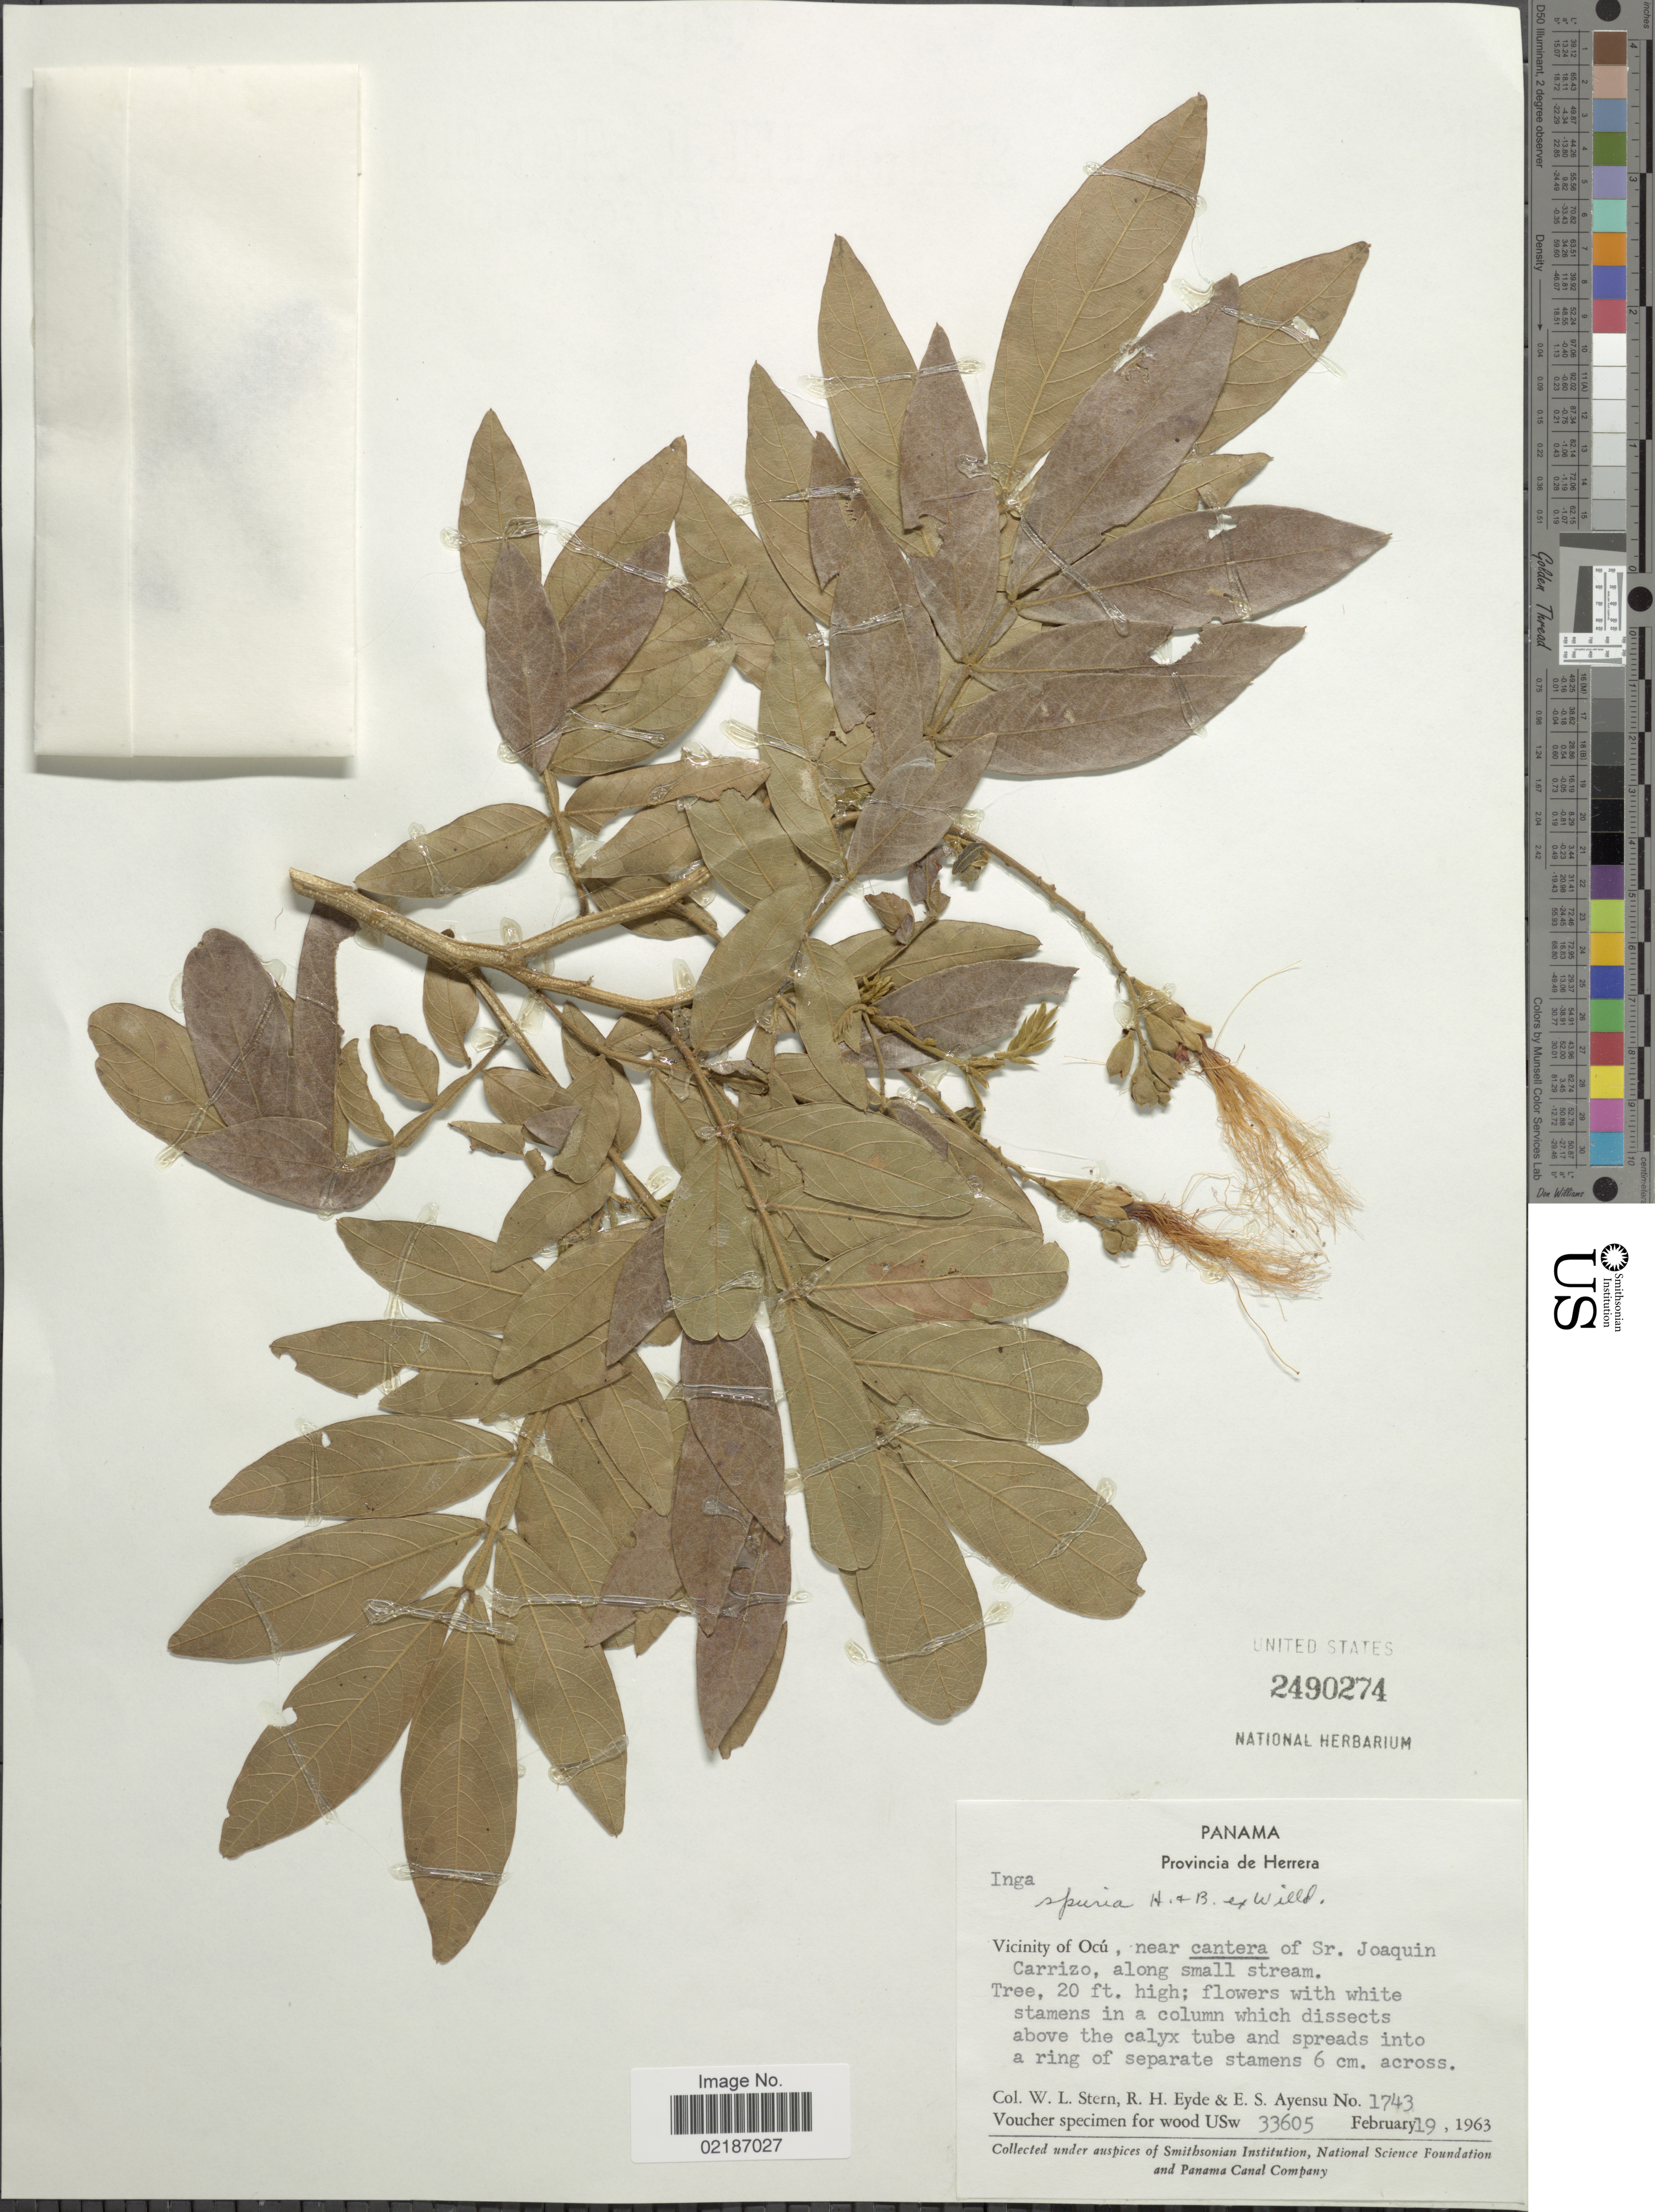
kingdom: Plantae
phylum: Tracheophyta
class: Magnoliopsida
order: Fabales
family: Fabaceae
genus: Inga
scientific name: Inga vera subsp. vera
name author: Willd.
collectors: W. L. Stern, R. H. Eyde & E. S. Ayensu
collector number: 1743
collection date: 1963-02-19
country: Panama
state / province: Herrera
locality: Vicinity of Ocú, near cantera of Sr. Joaquin Carrizo, along small tree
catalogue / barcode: US 2490274